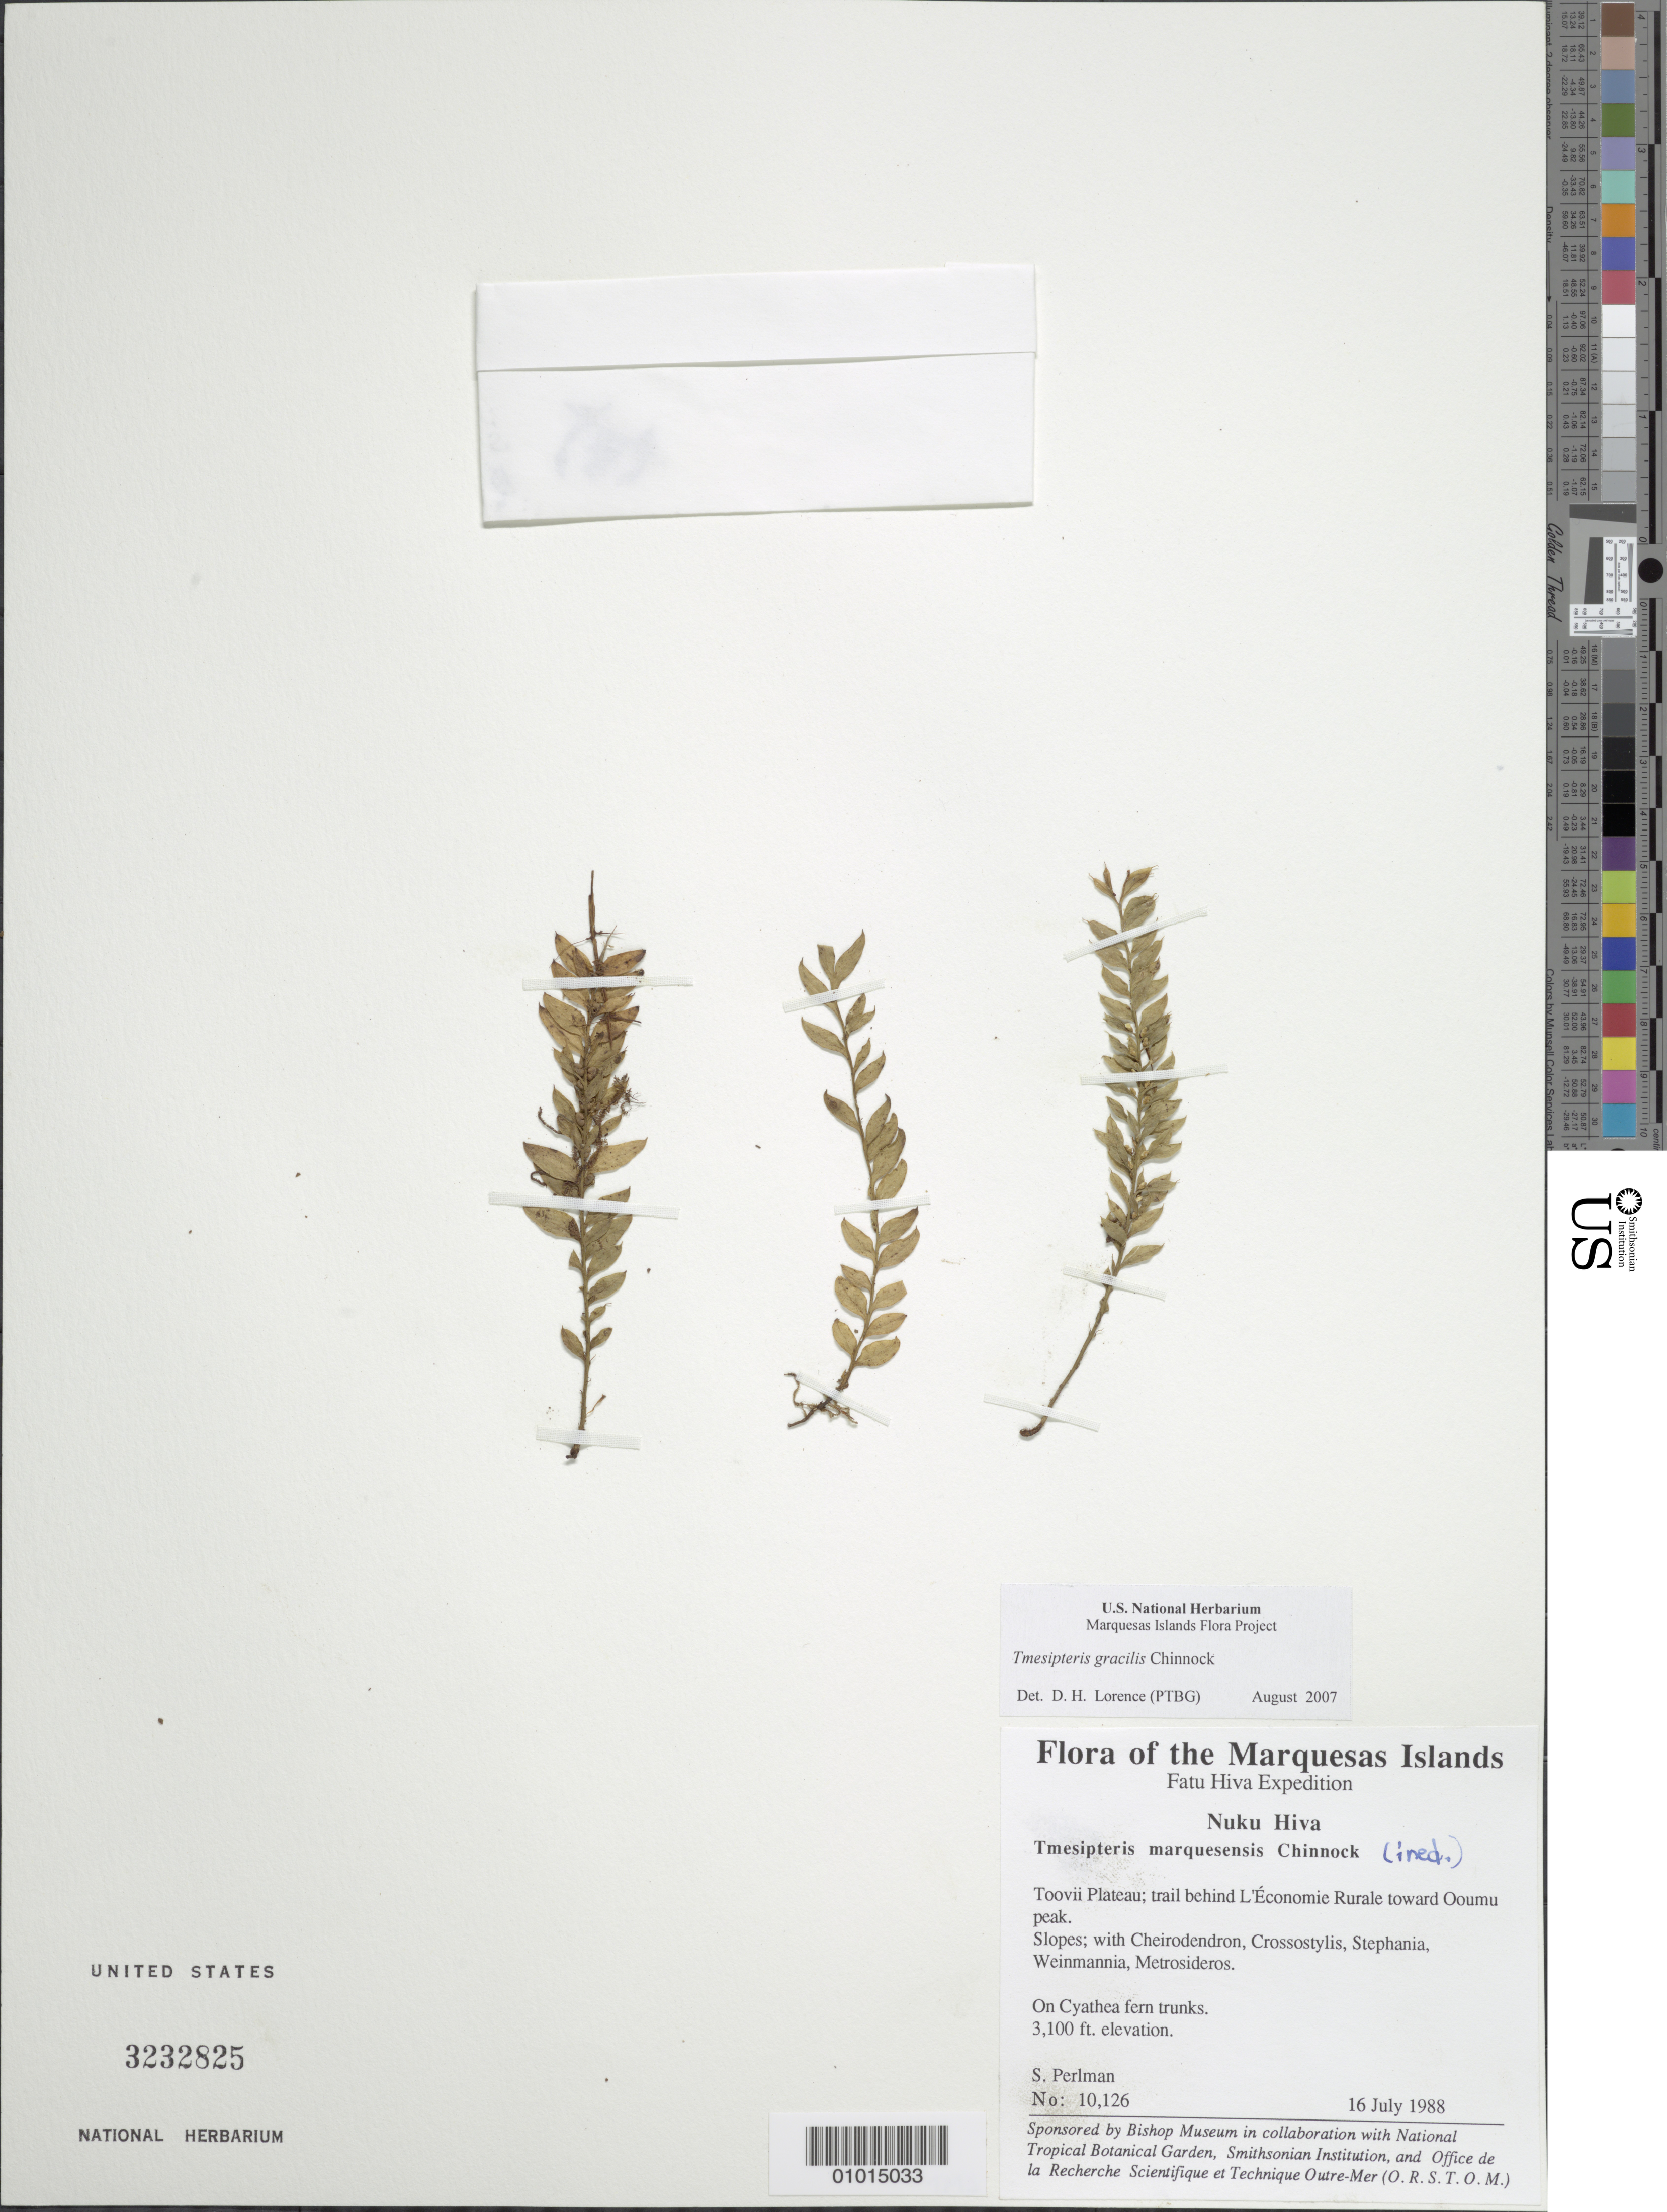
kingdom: Plantae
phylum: Tracheophyta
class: Polypodiopsida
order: Psilotales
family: Psilotaceae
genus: Tmesipteris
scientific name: Tmesipteris gracilis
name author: Chinnock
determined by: Wood, Kenneth R.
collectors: S. P. Perlman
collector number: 10126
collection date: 1988-07-16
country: French Polynesia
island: Nuku Hiva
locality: Toovii Plateau, trail behind l'Economie Rurale, toward Ooumu peak, on summit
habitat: Slopes; on Cyathea fern trunks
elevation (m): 945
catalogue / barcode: US 3232825